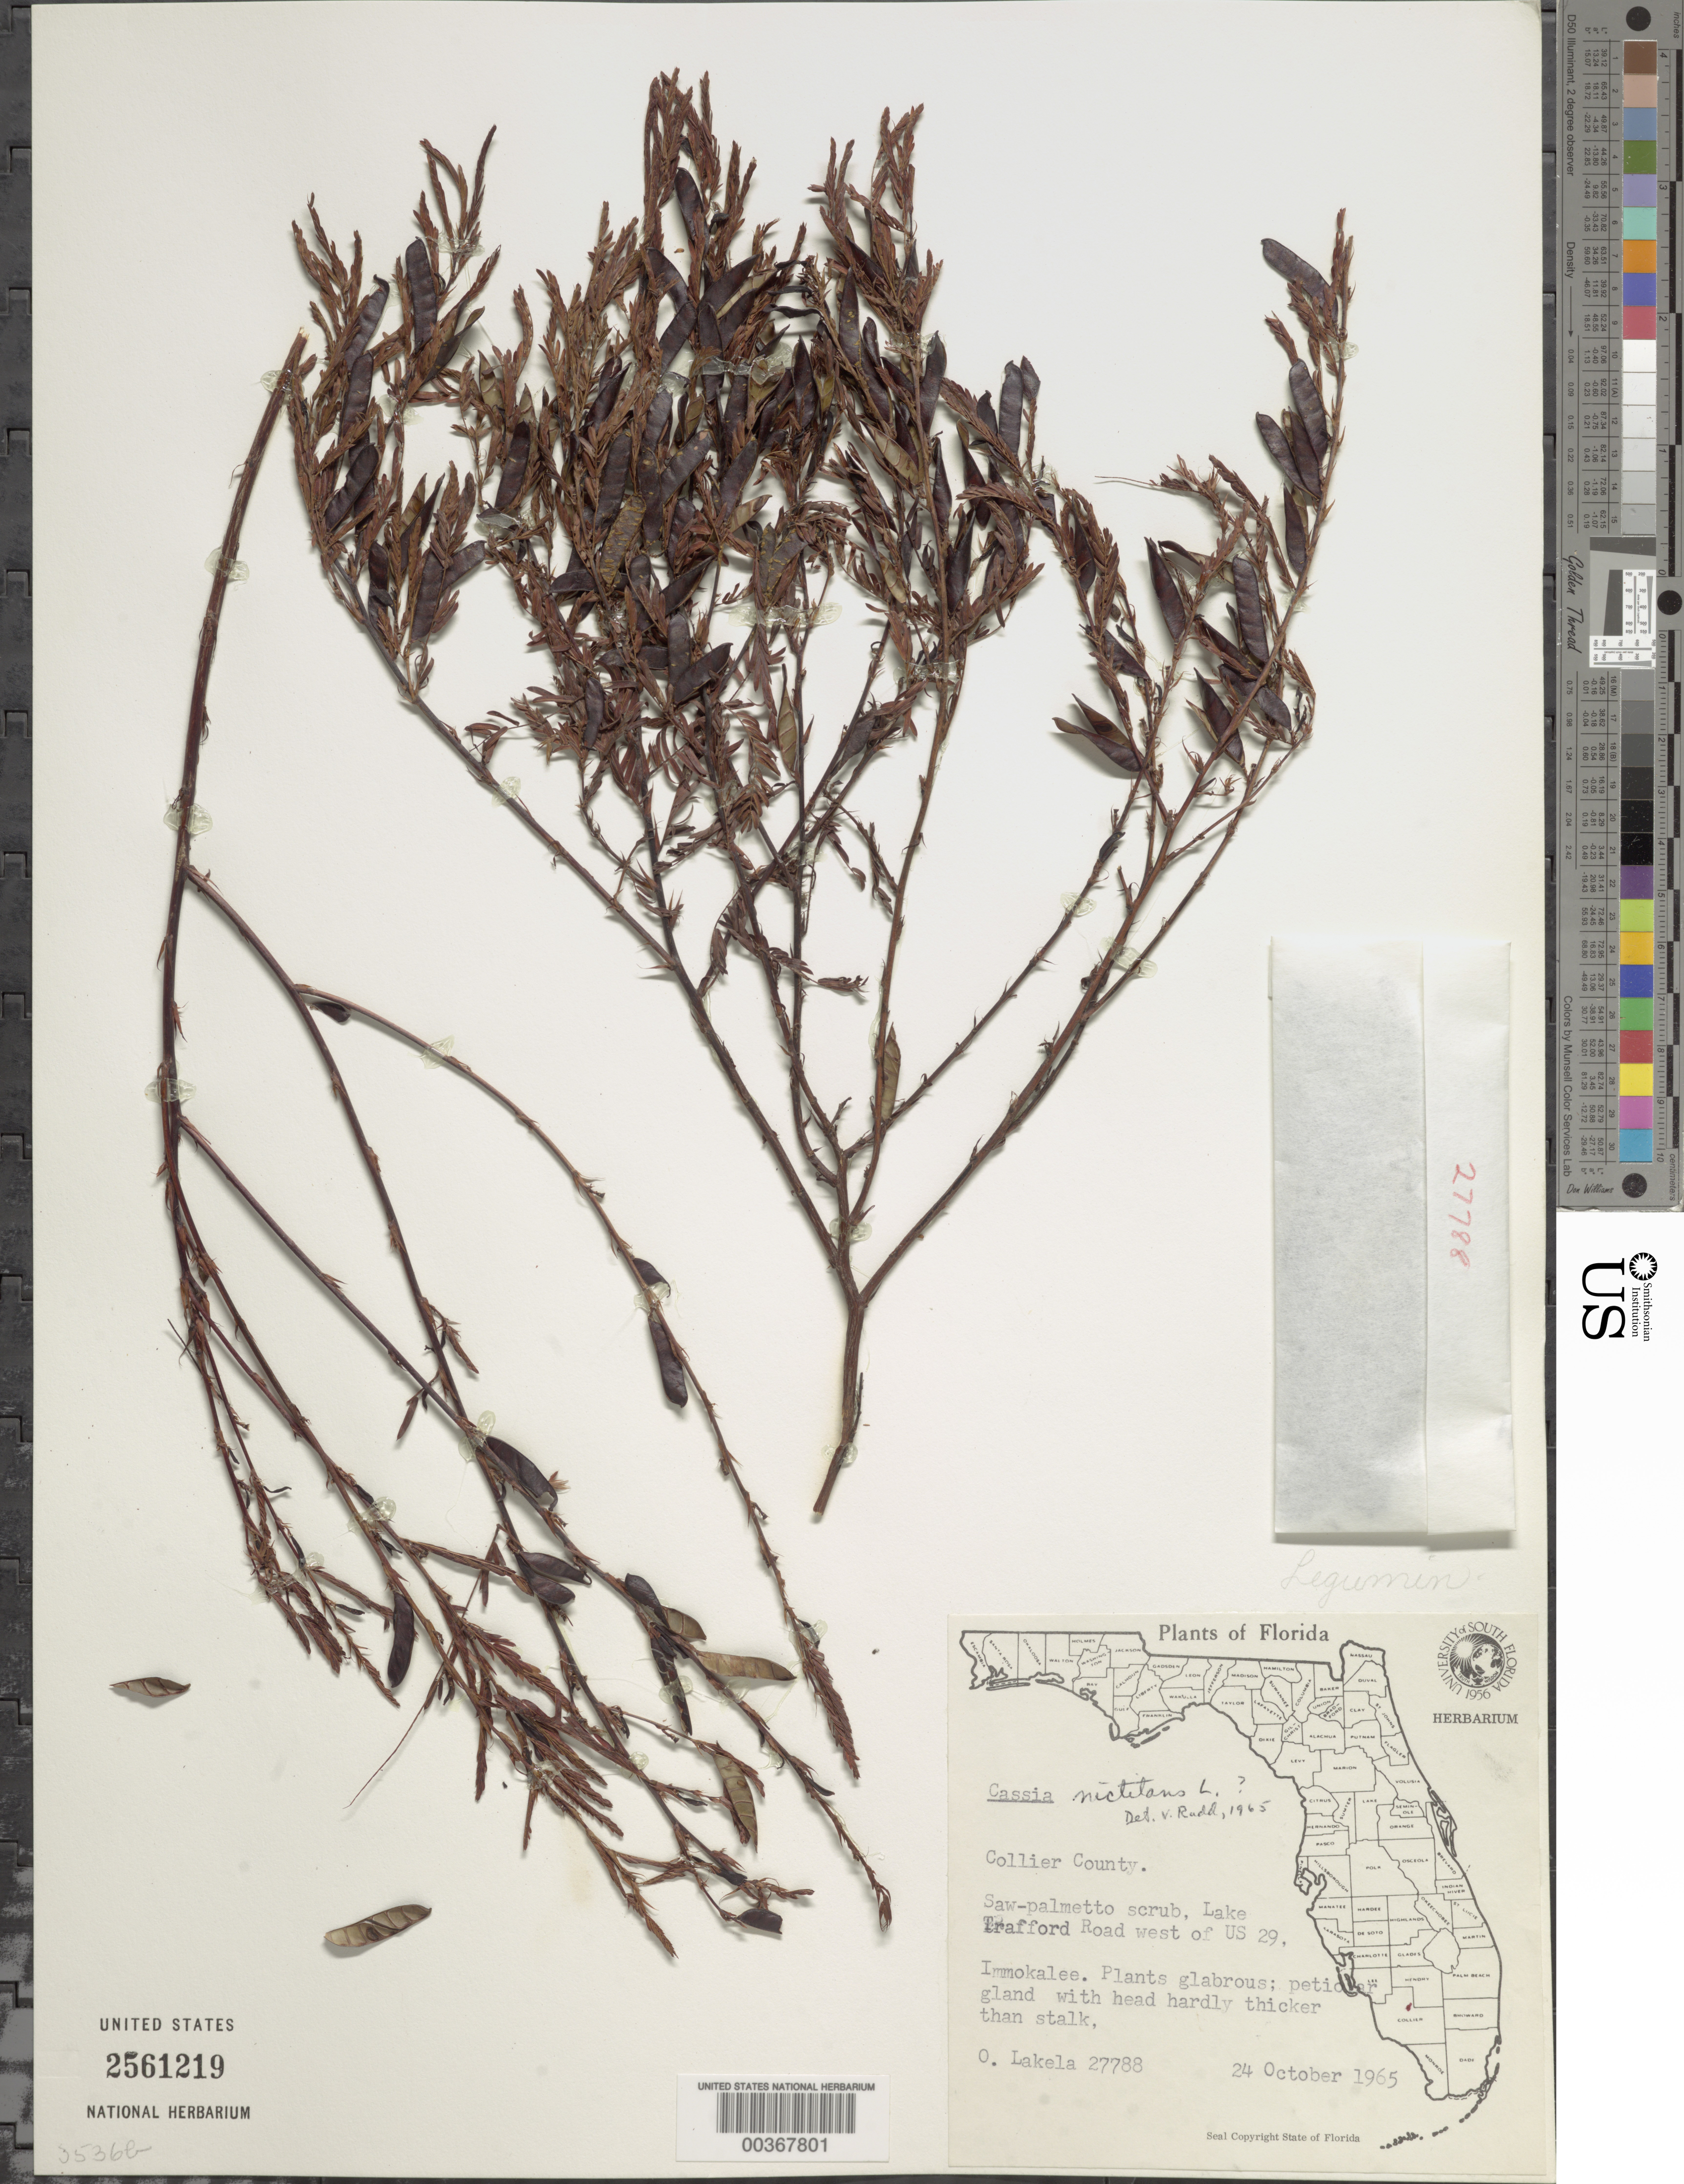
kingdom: Plantae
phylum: Tracheophyta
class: Magnoliopsida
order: Fabales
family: Fabaceae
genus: Chamaecrista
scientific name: Chamaecrista nictitans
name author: (L.) Moench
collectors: O. K. Lakela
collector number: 27788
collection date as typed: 24 Oct 1965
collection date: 1965-10-24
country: United States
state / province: Florida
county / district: Collier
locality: Lake trafford road, w of us 29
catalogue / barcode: US 2561219